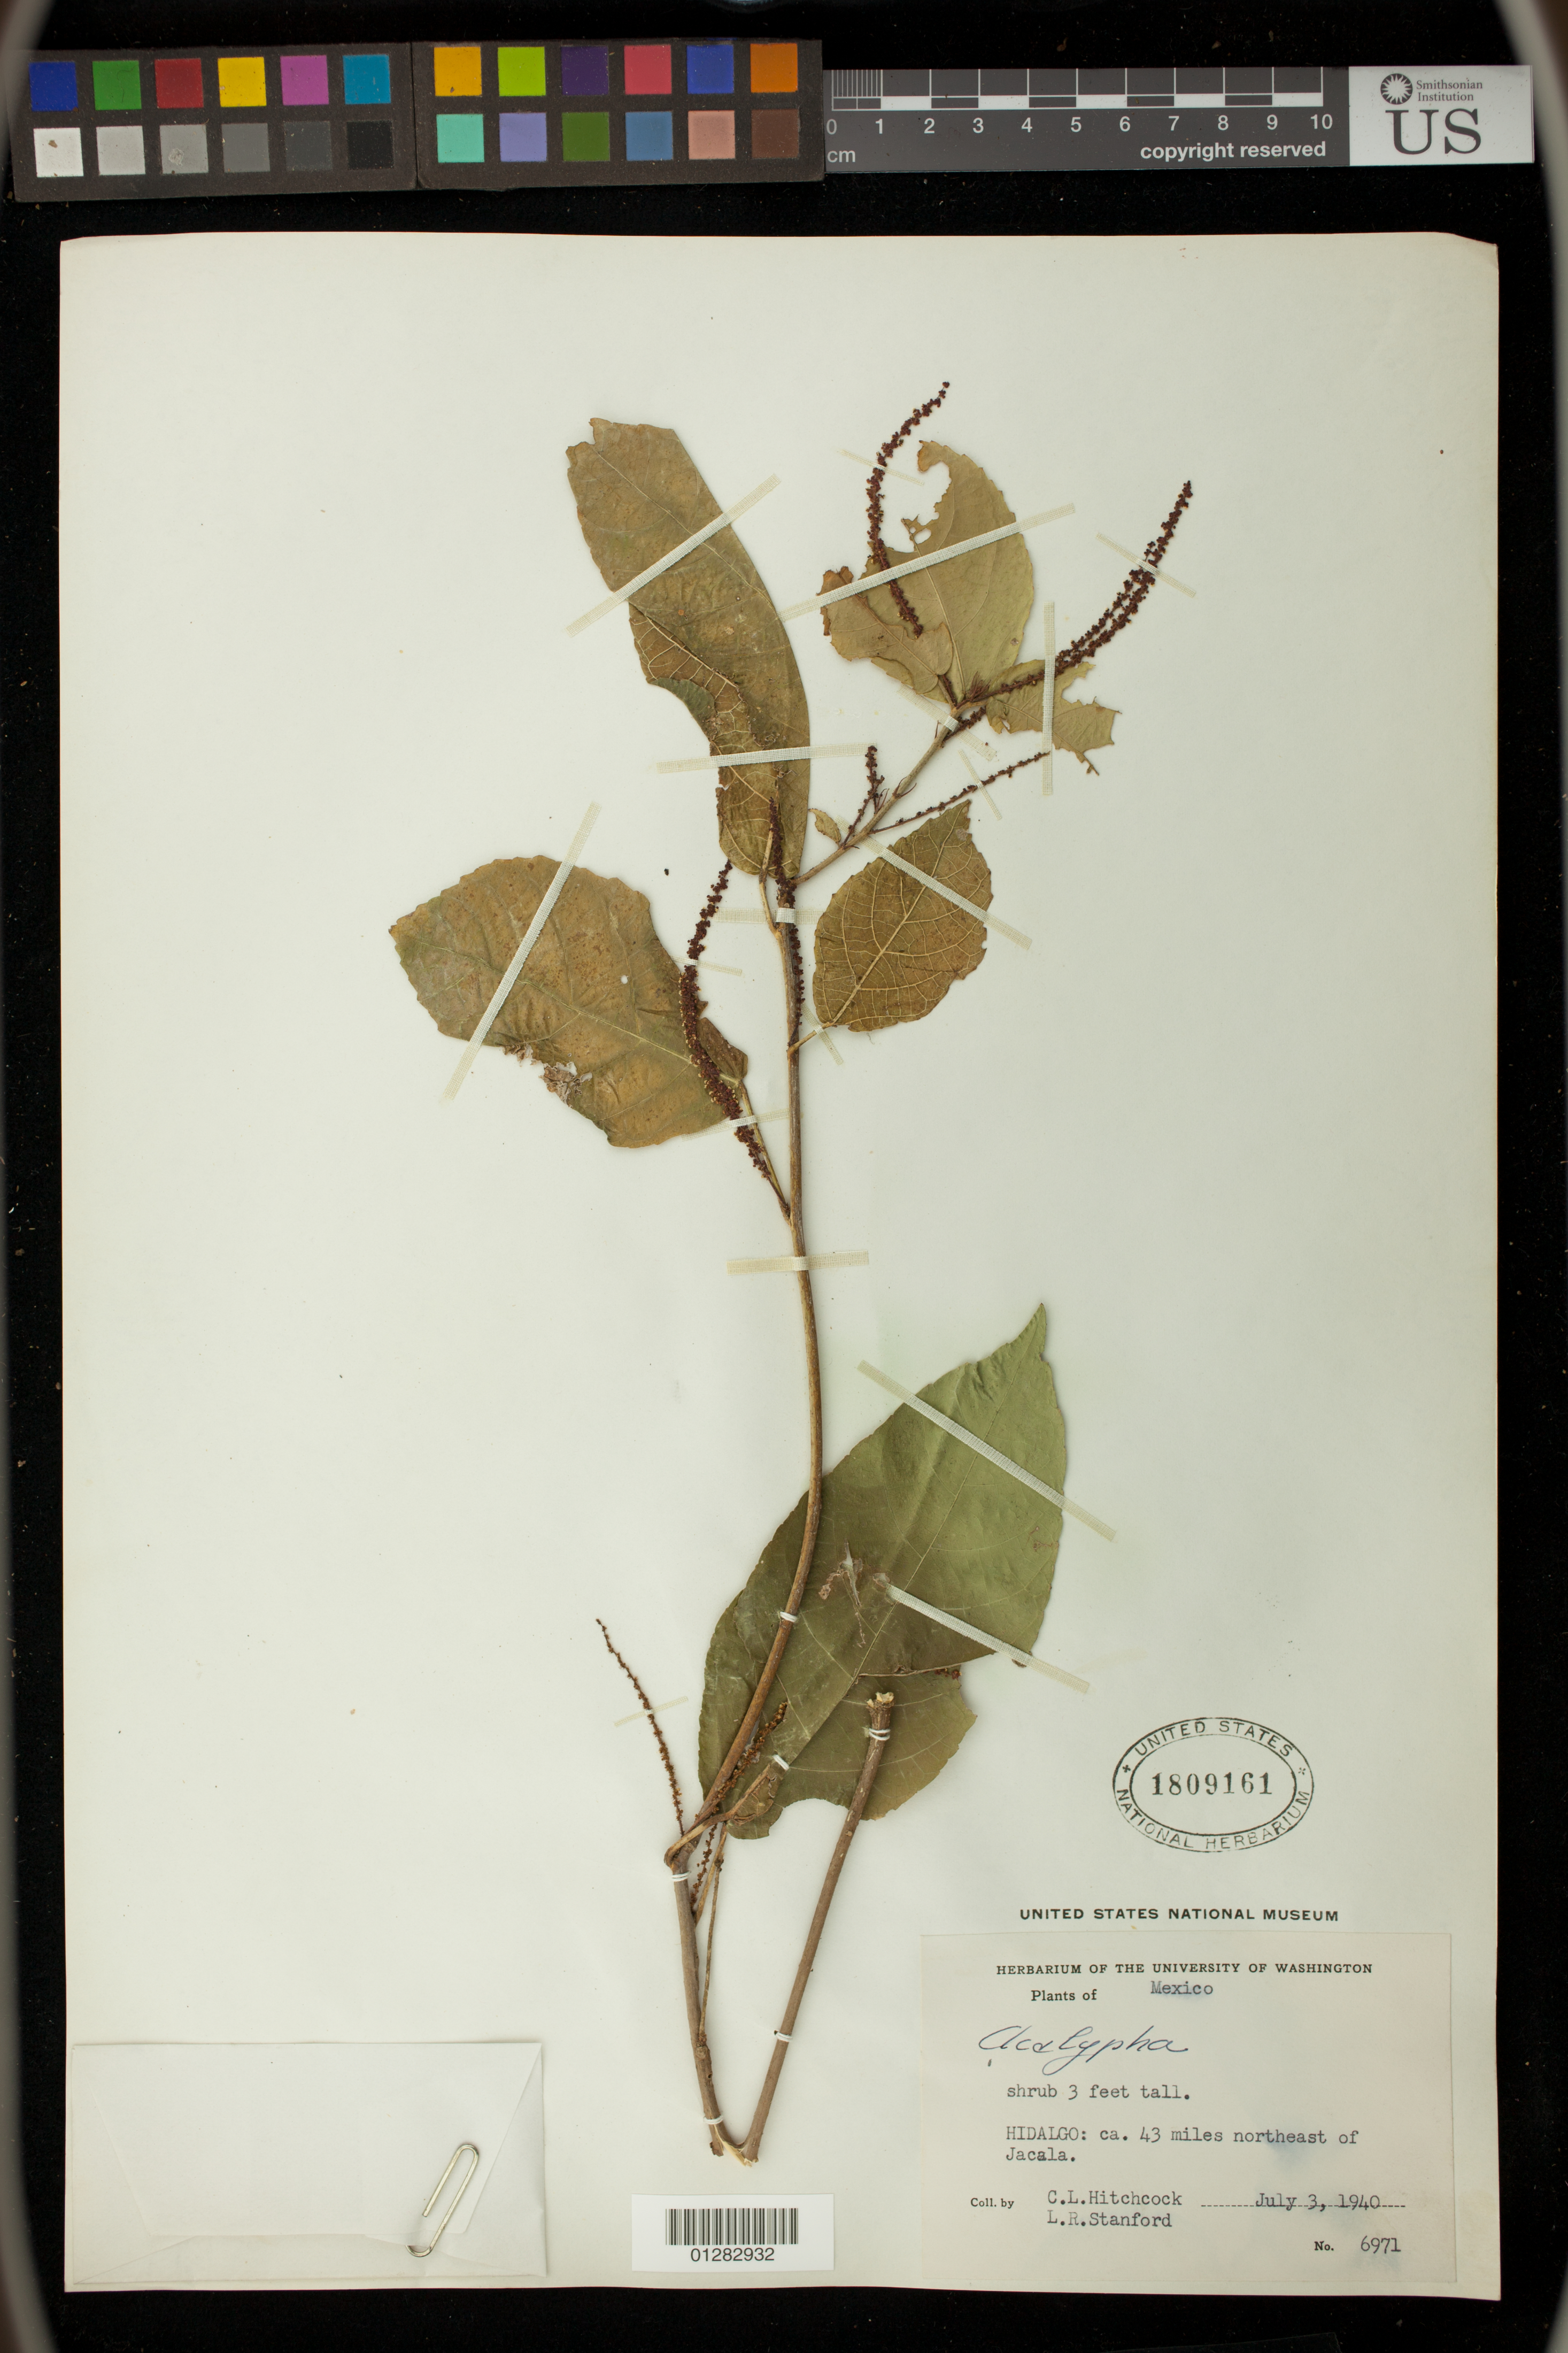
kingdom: Plantae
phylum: Tracheophyta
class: Magnoliopsida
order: Malpighiales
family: Euphorbiaceae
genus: Acalypha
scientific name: Acalypha sp.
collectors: C. L. Hitchcock & L. R. Stanford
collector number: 6971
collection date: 1940-07-03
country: Mexico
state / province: Hidalgo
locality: Hidalgo: ca. 43 miles northeast of Jacala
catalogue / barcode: US 1809161